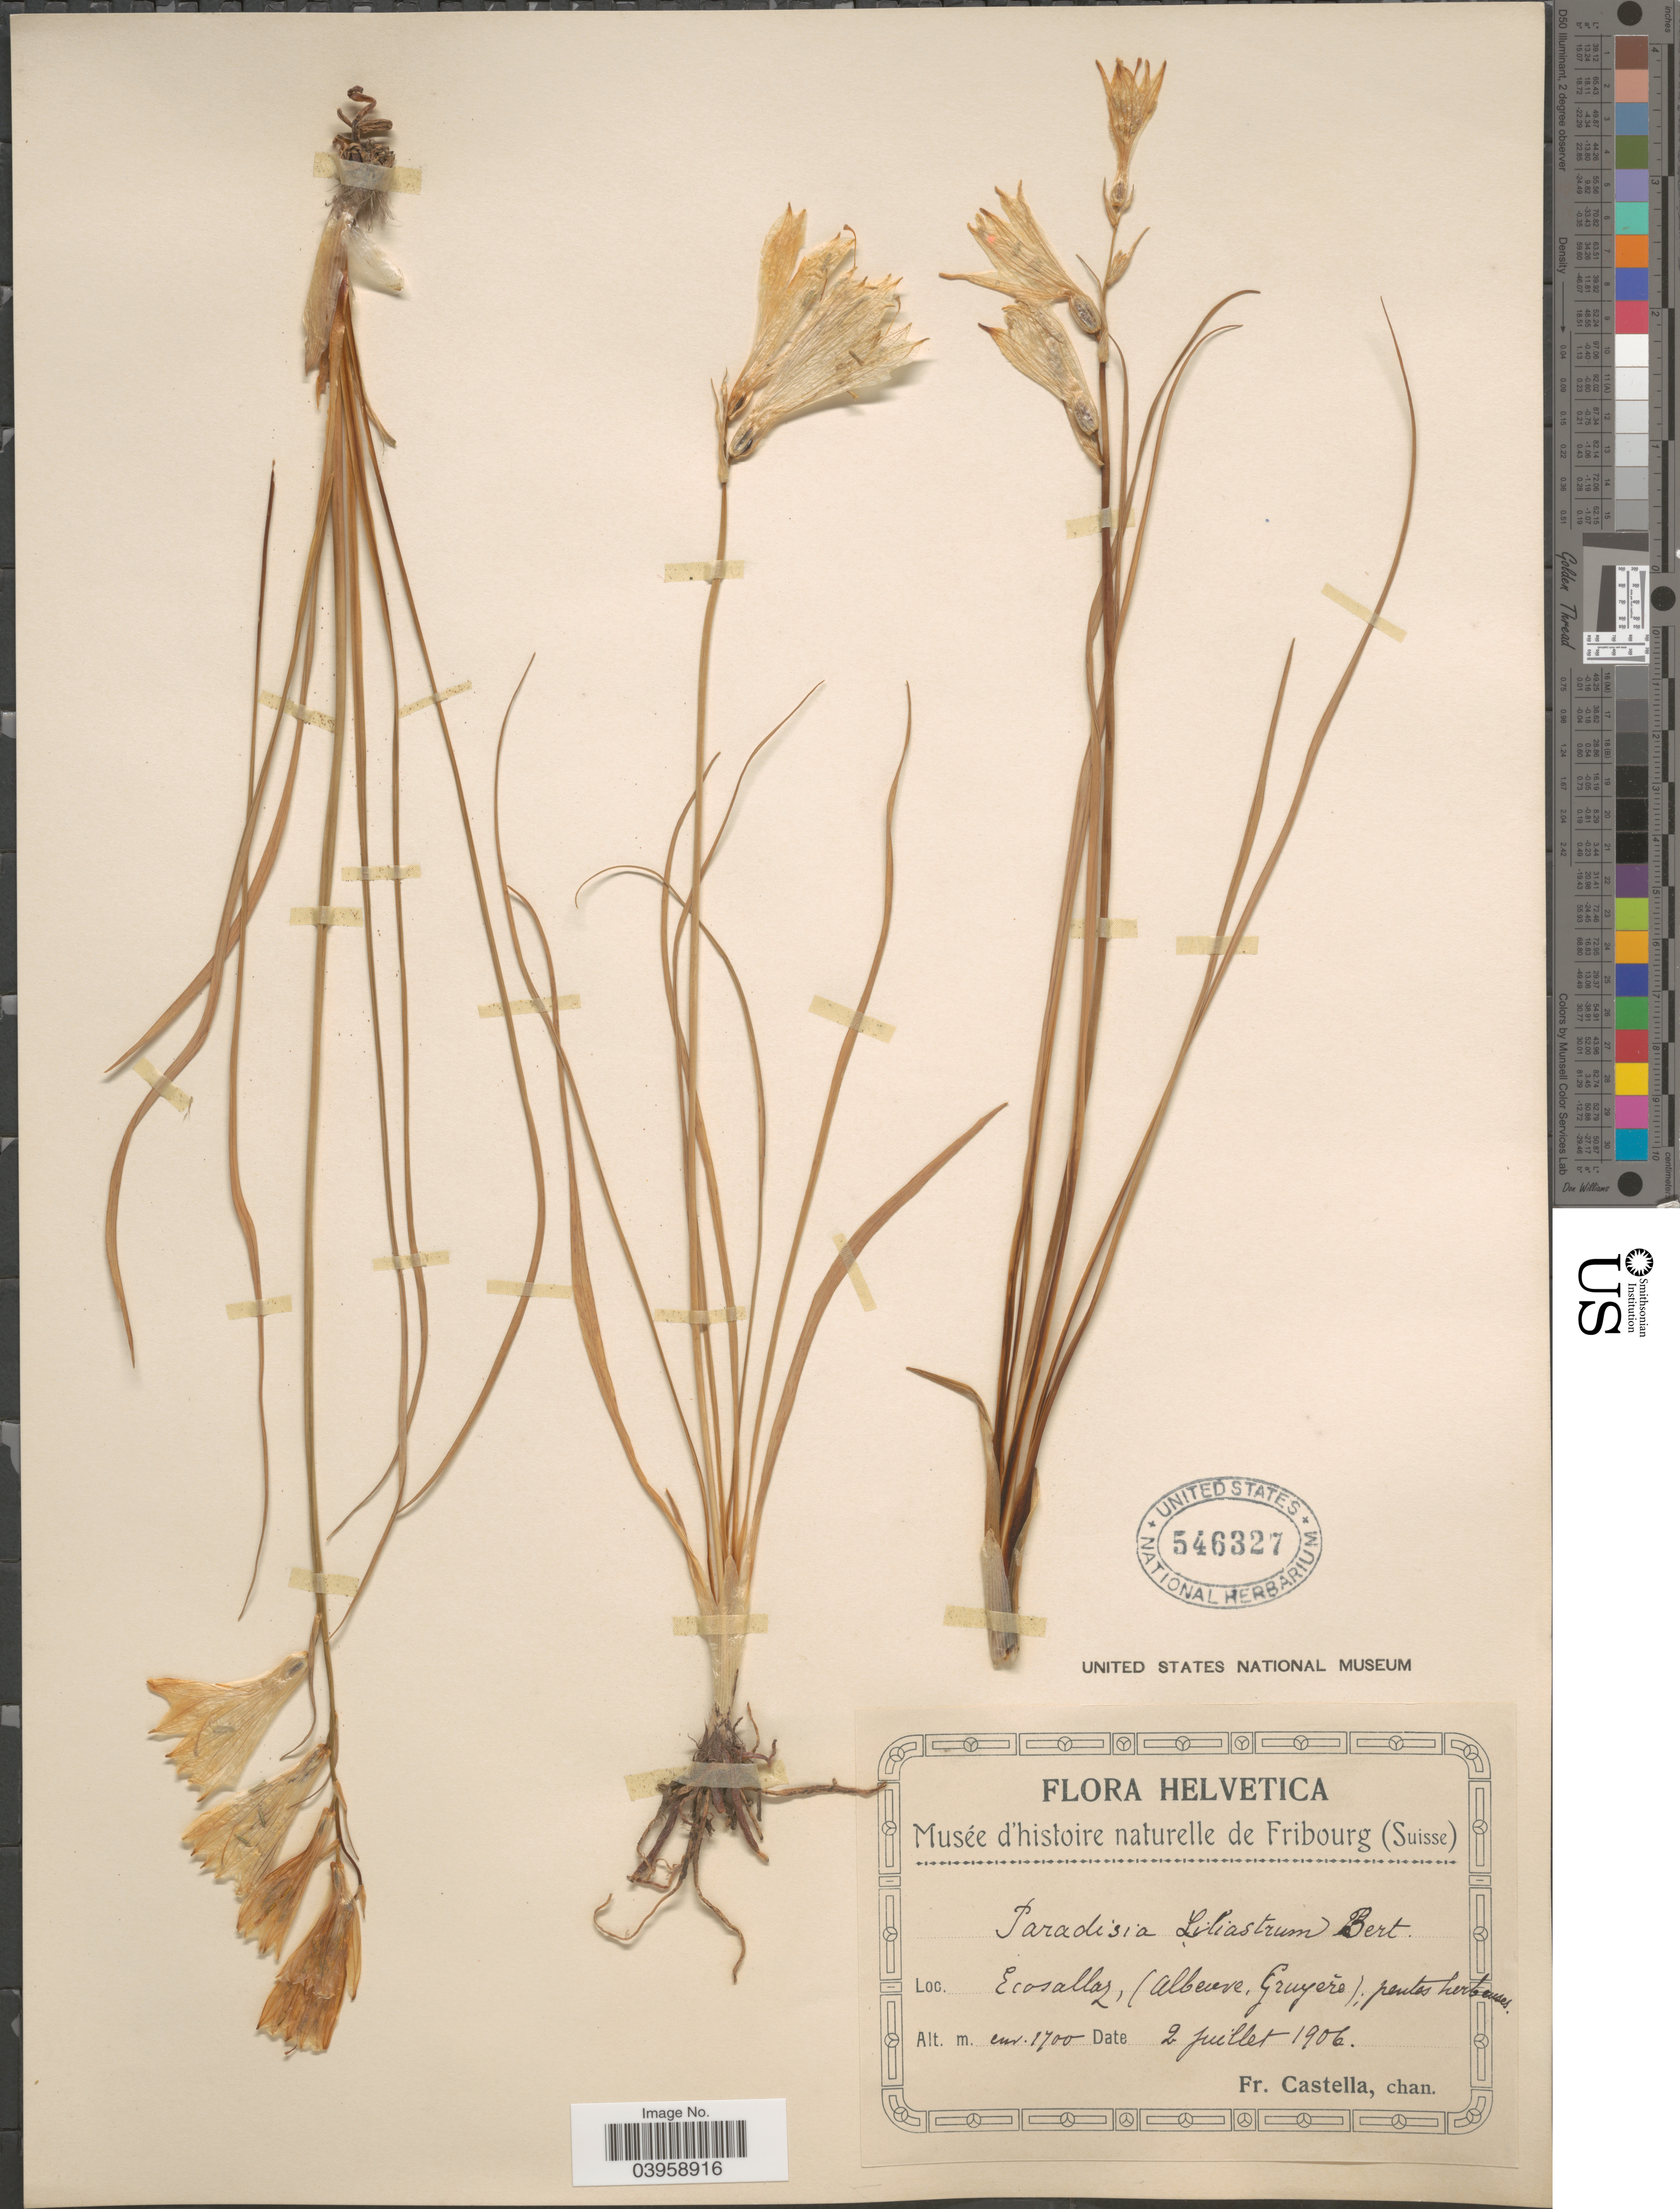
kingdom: Plantae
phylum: Tracheophyta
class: Liliopsida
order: Asparagales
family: Asparagaceae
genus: Paradisea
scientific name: Paradisea liliastrum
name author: Bertol.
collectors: Fr. Castella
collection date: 1906-07-02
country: Switzerland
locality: Helvetica. Ecosallaz, (Albeure, Gruyere); peutes herbauses.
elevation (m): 1700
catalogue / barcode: US 546327